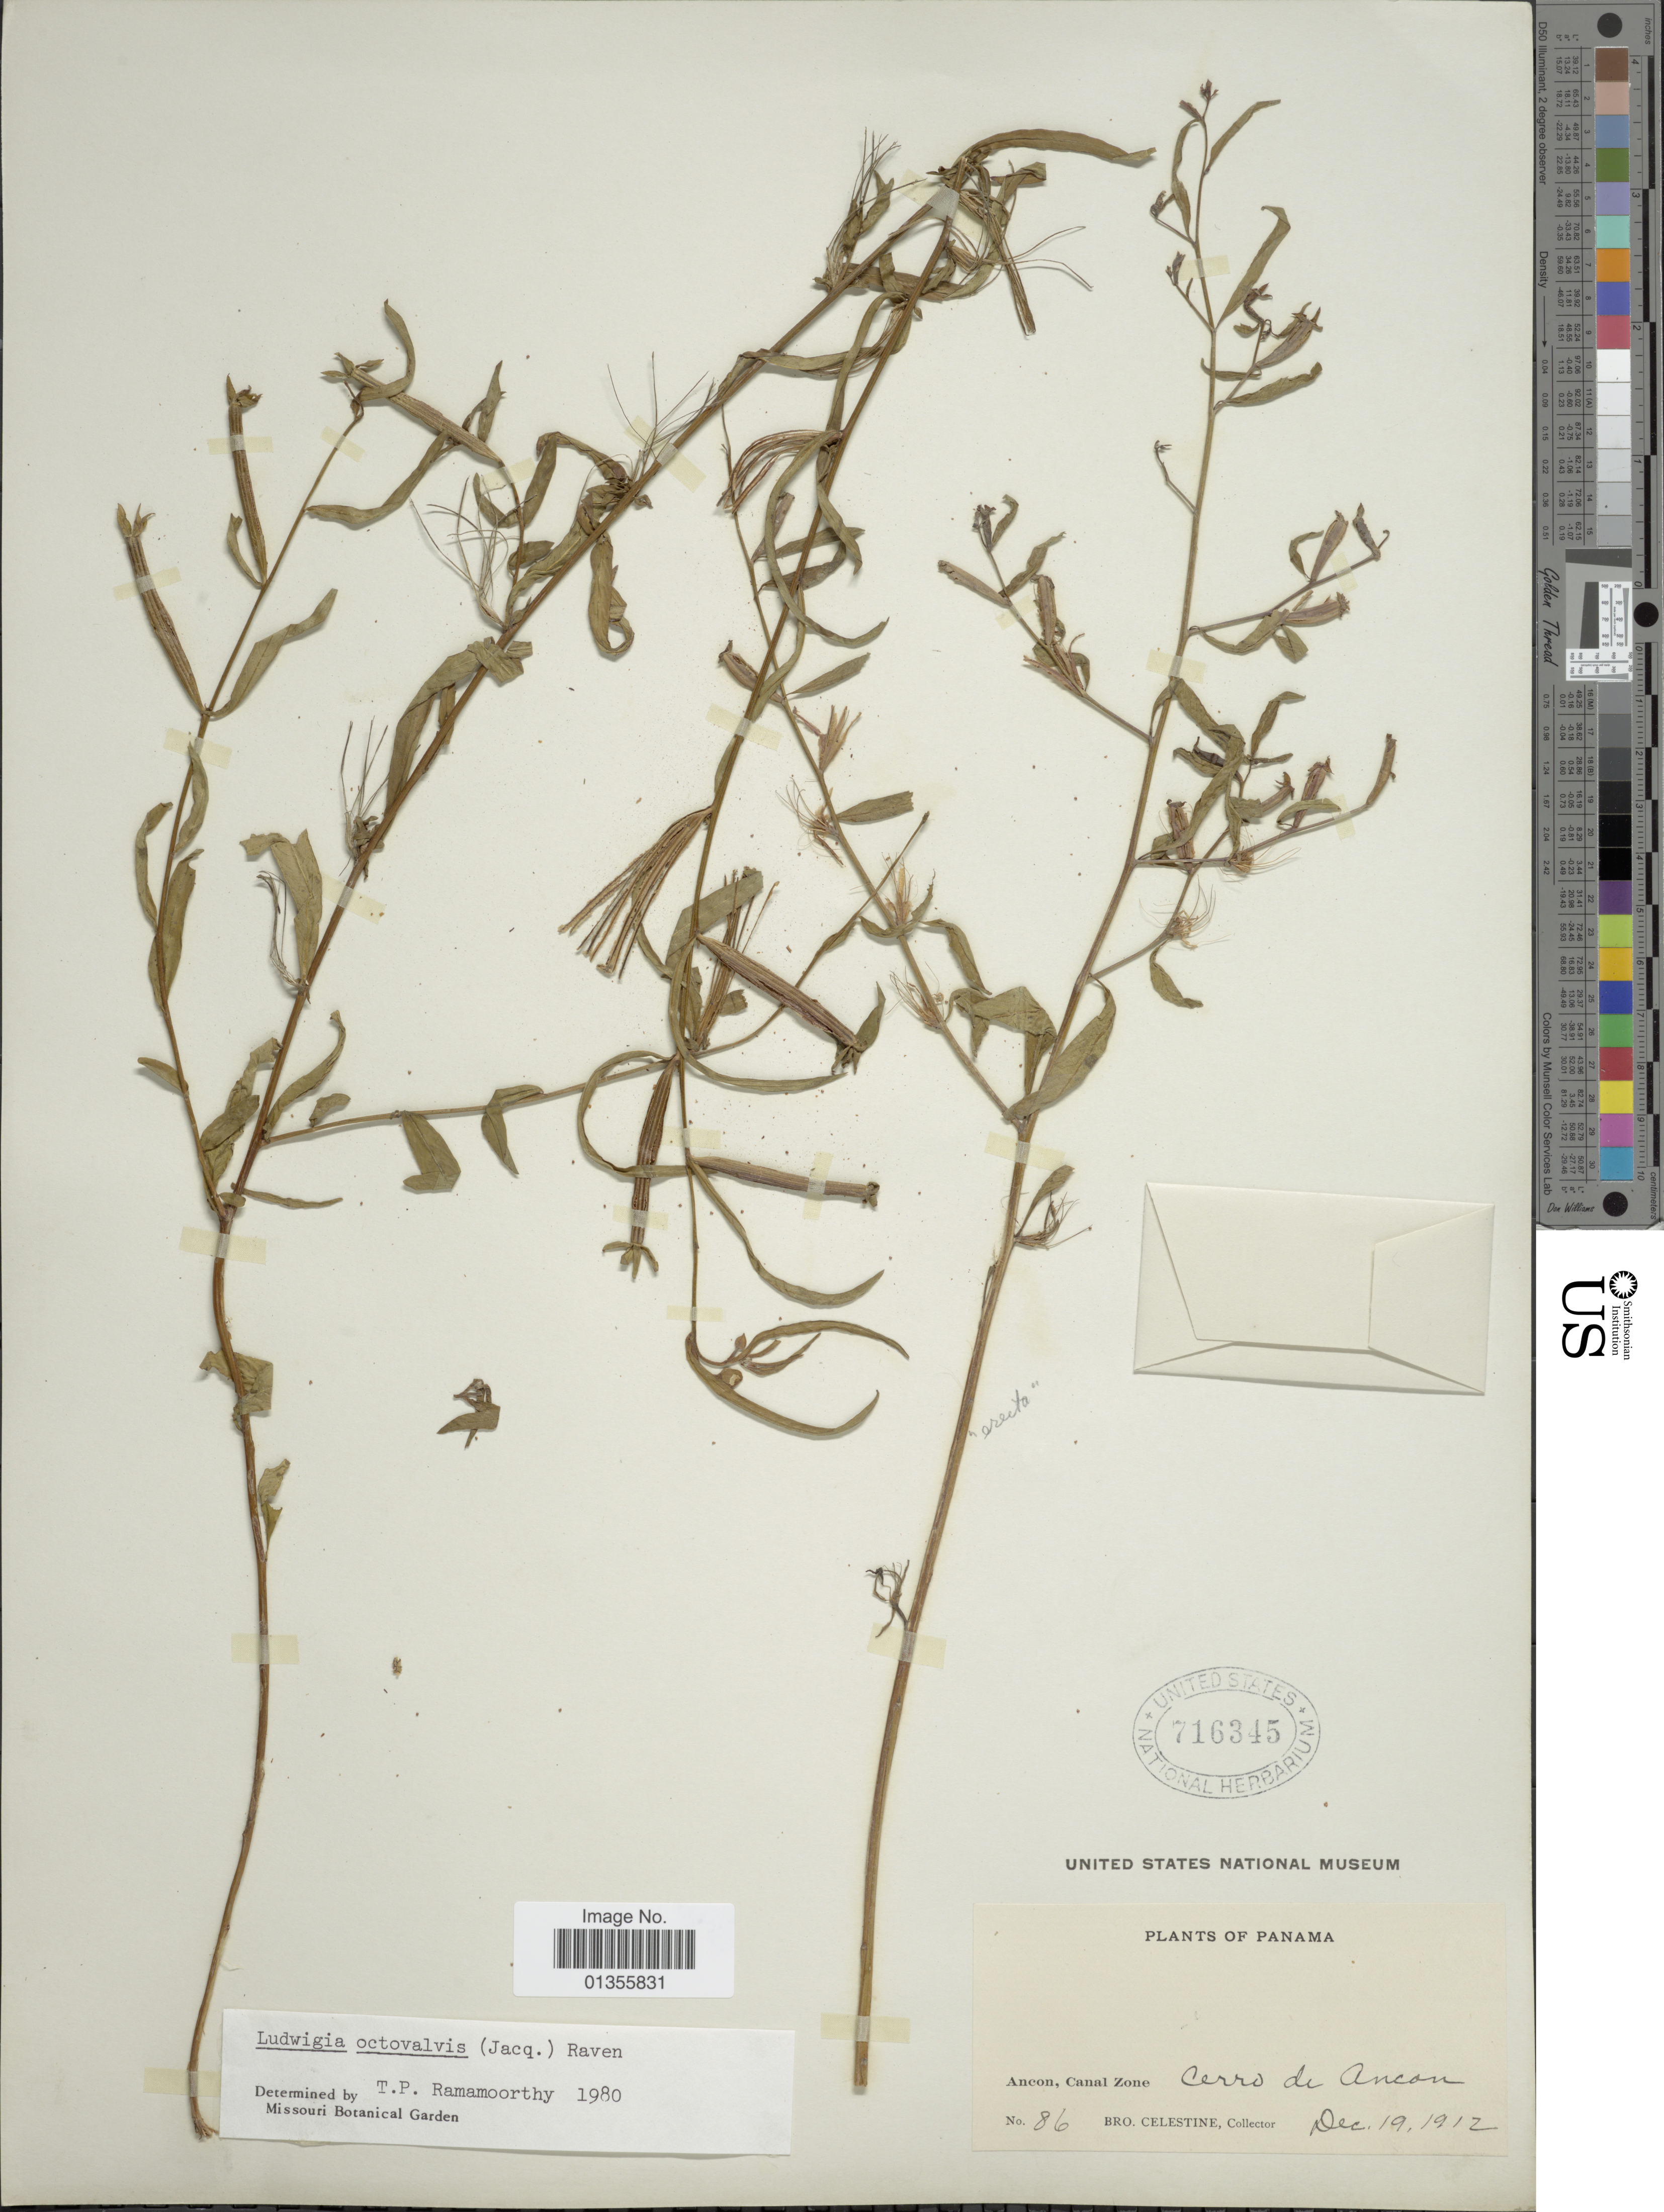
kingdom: Plantae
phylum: Tracheophyta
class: Magnoliopsida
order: Myrtales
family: Onagraceae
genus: Ludwigia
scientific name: Ludwigia octovalvis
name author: (Jacq.) P.H. Raven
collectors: B. Celestine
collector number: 86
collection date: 1912-12-19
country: Panama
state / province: Panamá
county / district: Canal Zone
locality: Ancon, Canal Zone. Cerro de Ancon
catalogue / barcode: US 716345